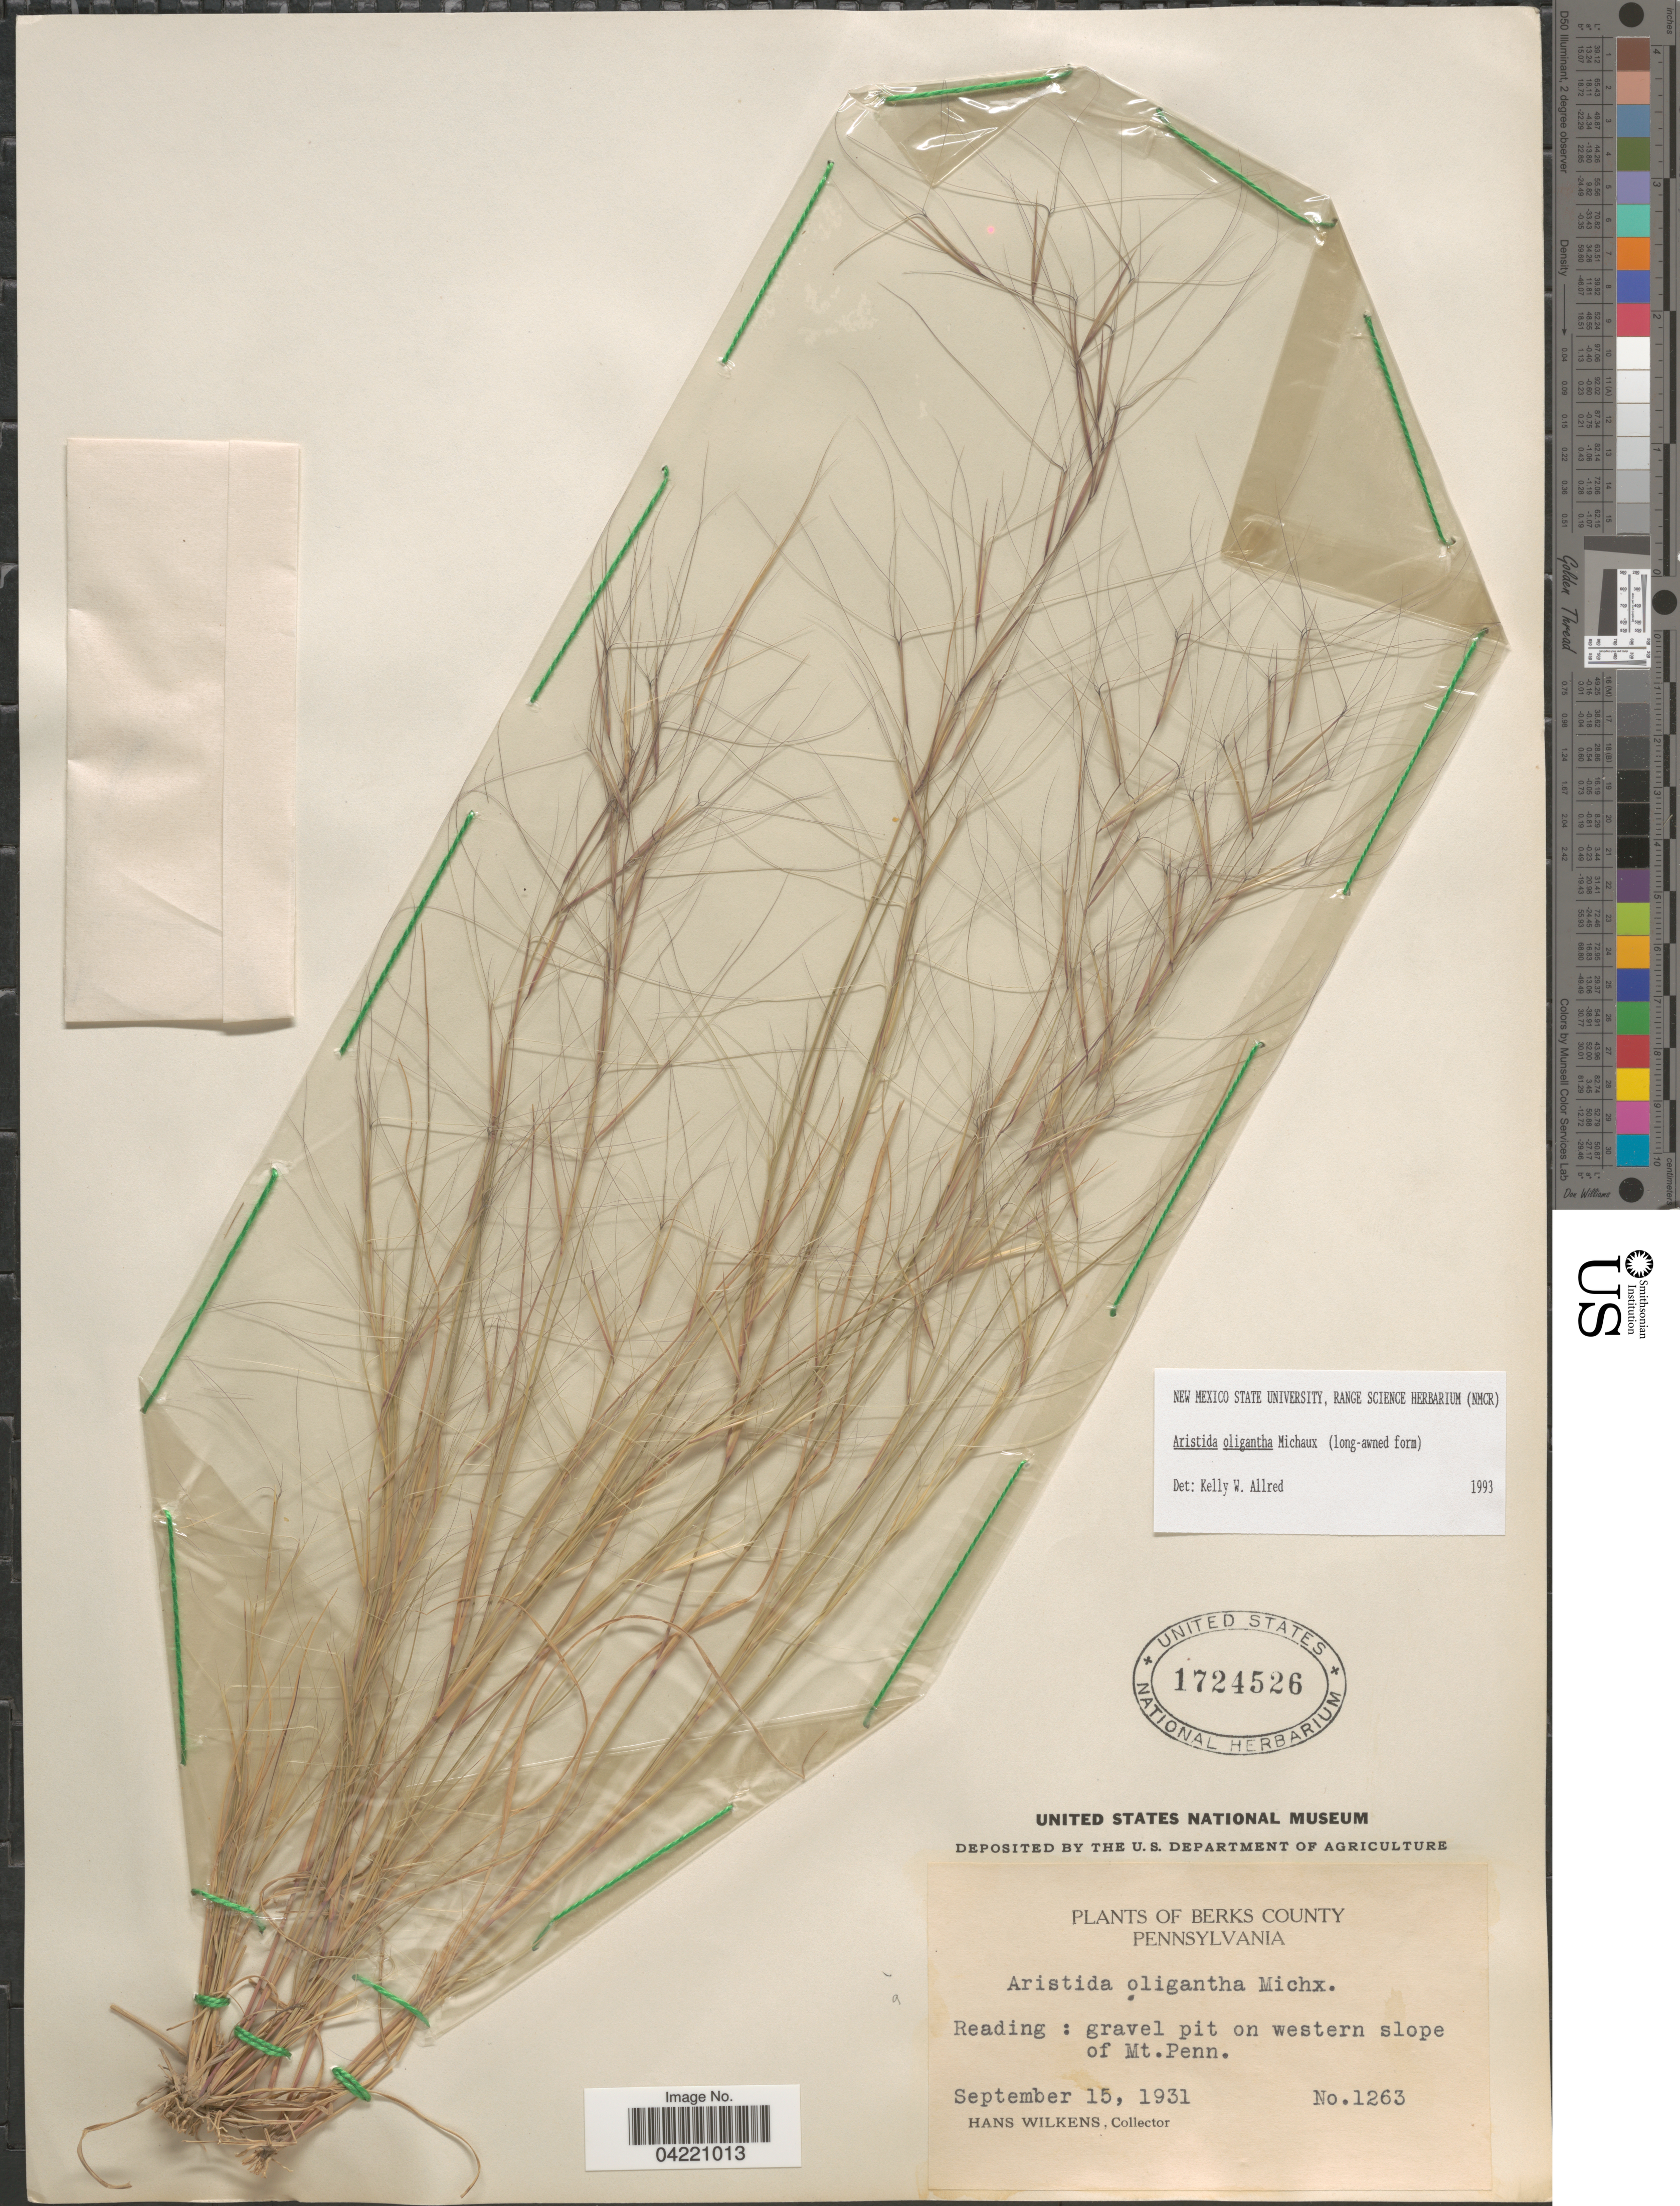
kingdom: Plantae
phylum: Tracheophyta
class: Liliopsida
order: Poales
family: Poaceae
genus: Aristida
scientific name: Aristida oligantha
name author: Michx.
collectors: H. Wilkens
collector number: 1263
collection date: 1931-09-15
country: United States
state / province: Pennsylvania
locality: Berks County. Reading: gravel pit on western slope of Mt. Penn.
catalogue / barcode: US 1724526